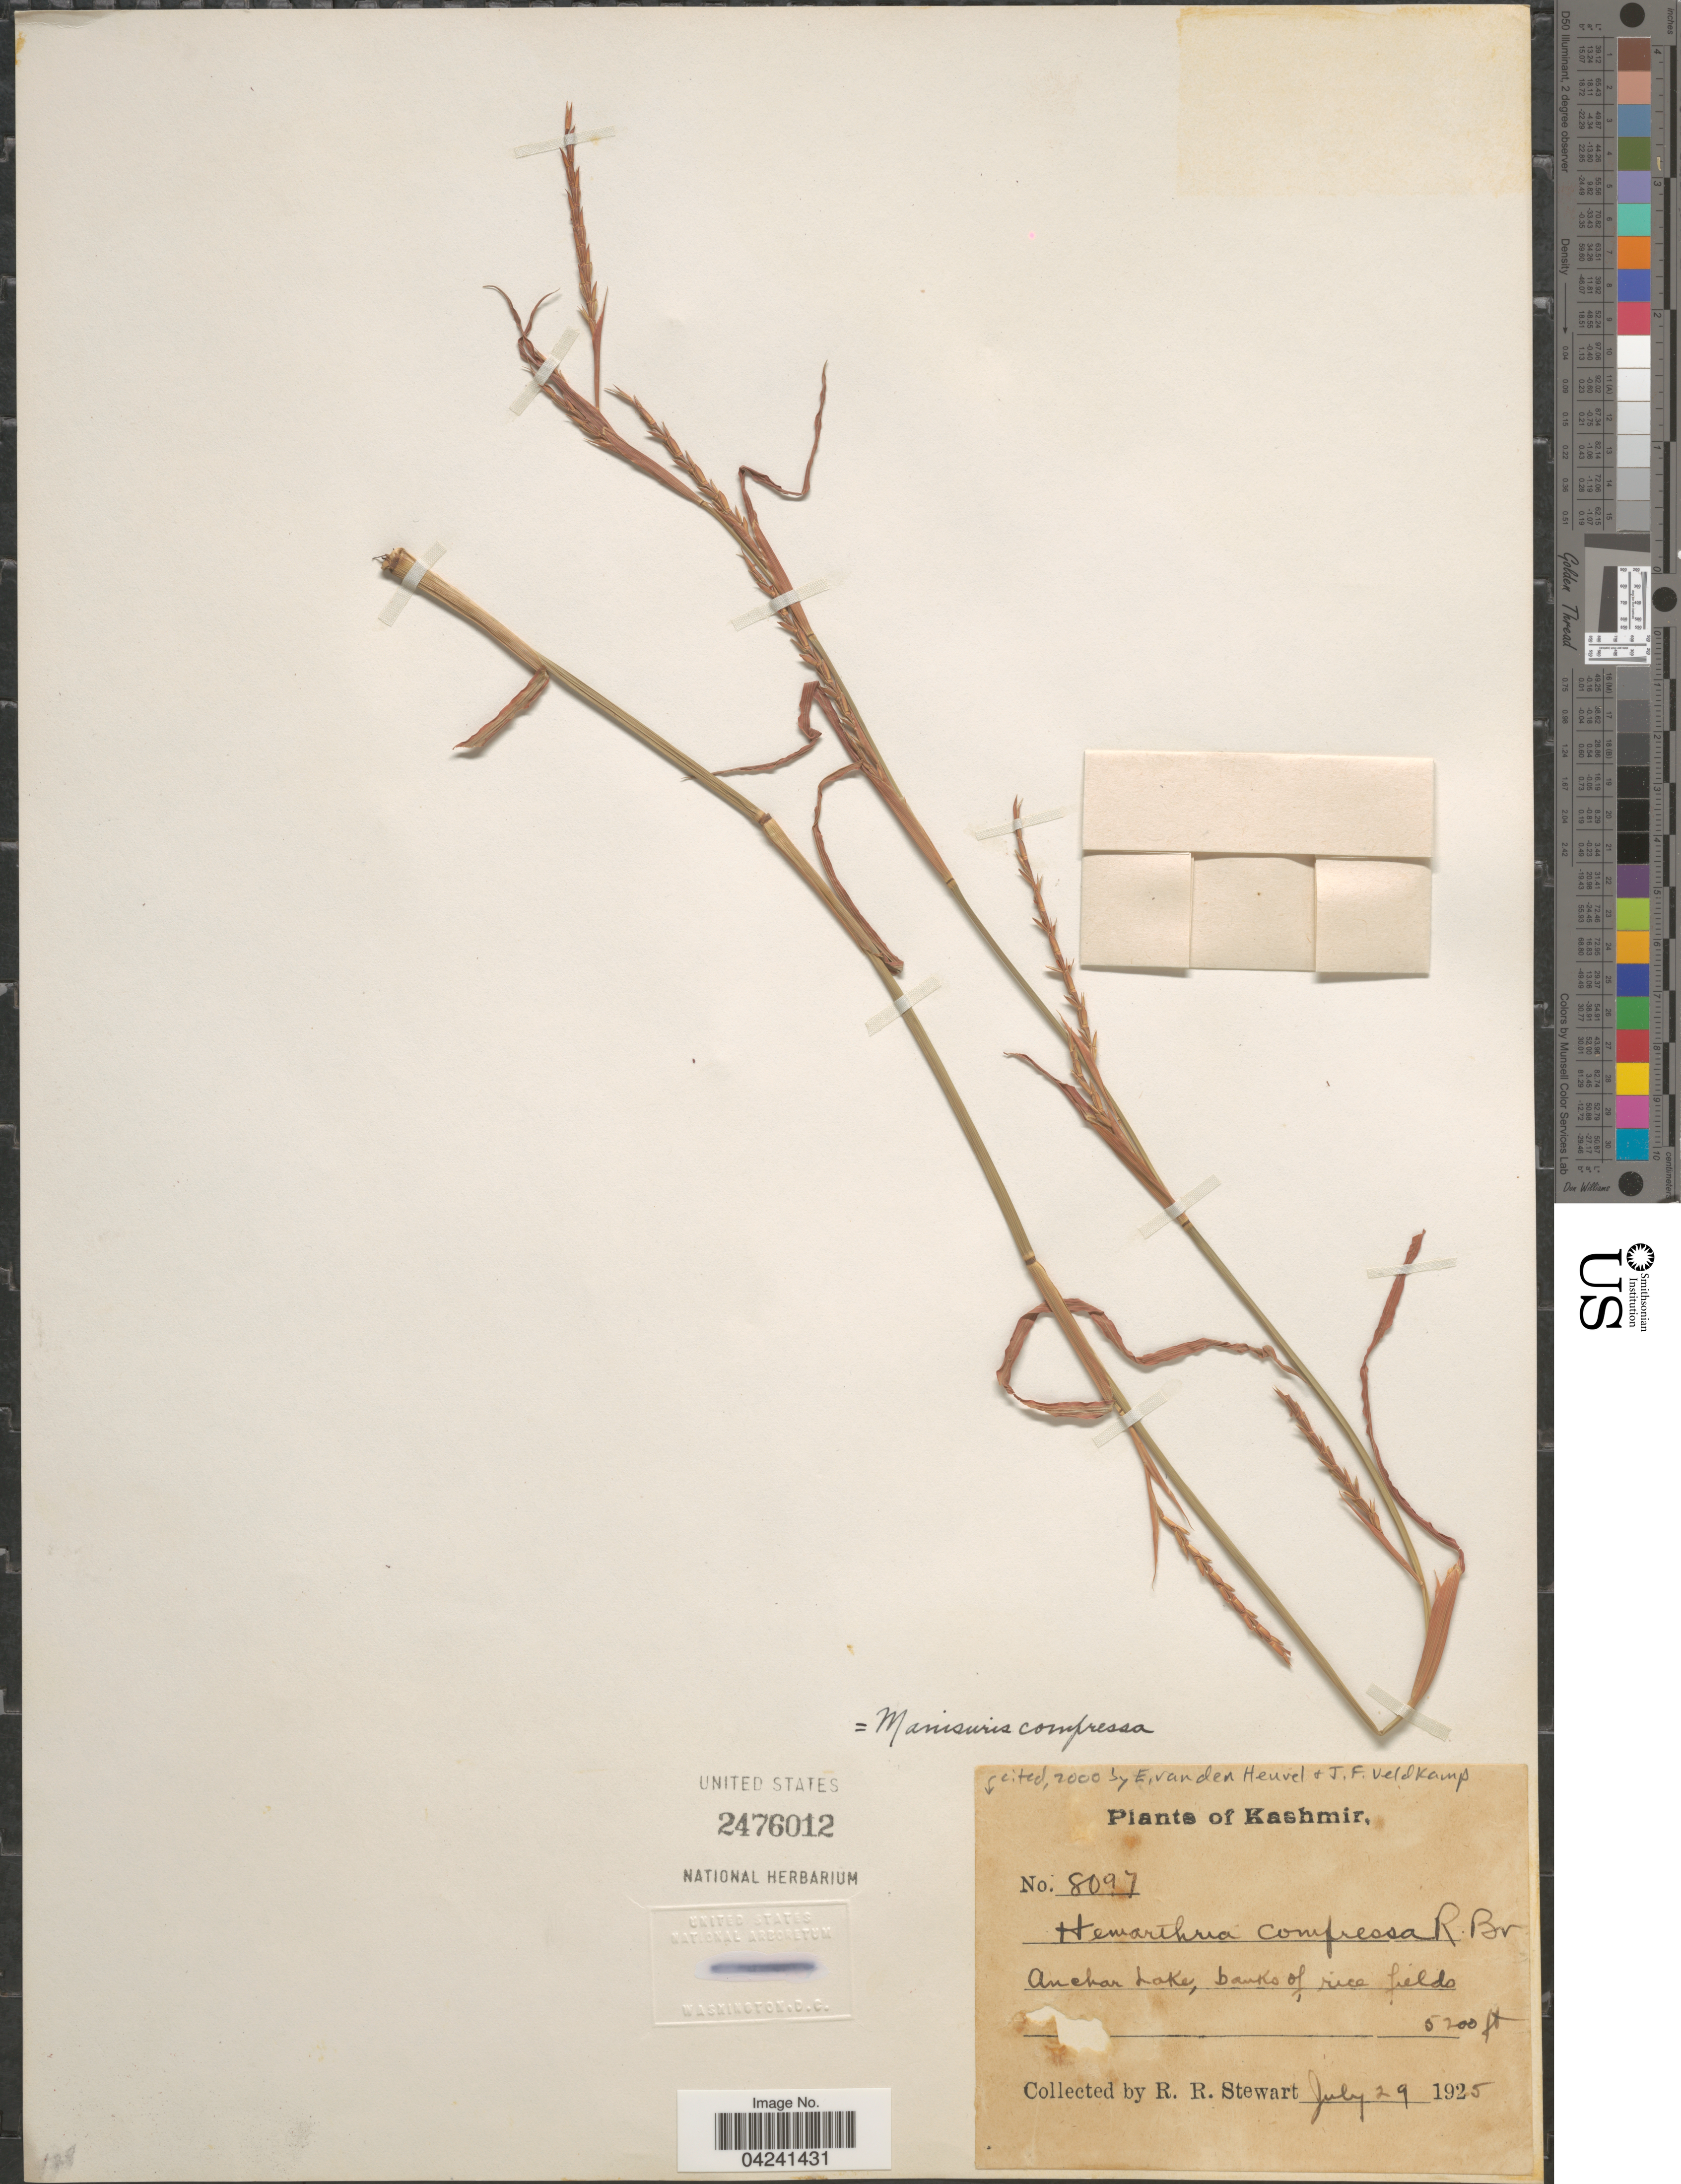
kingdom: Plantae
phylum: Tracheophyta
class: Liliopsida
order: Poales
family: Poaceae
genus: Hemarthria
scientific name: Hemarthria compressa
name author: (L.) R. Br.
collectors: R. Stewart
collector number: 8097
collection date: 1925-07-29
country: India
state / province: Jammu and Kashmir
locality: Kashmir. Anchar Lake, banks of rice fields.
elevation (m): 1585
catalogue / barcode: US 2476012